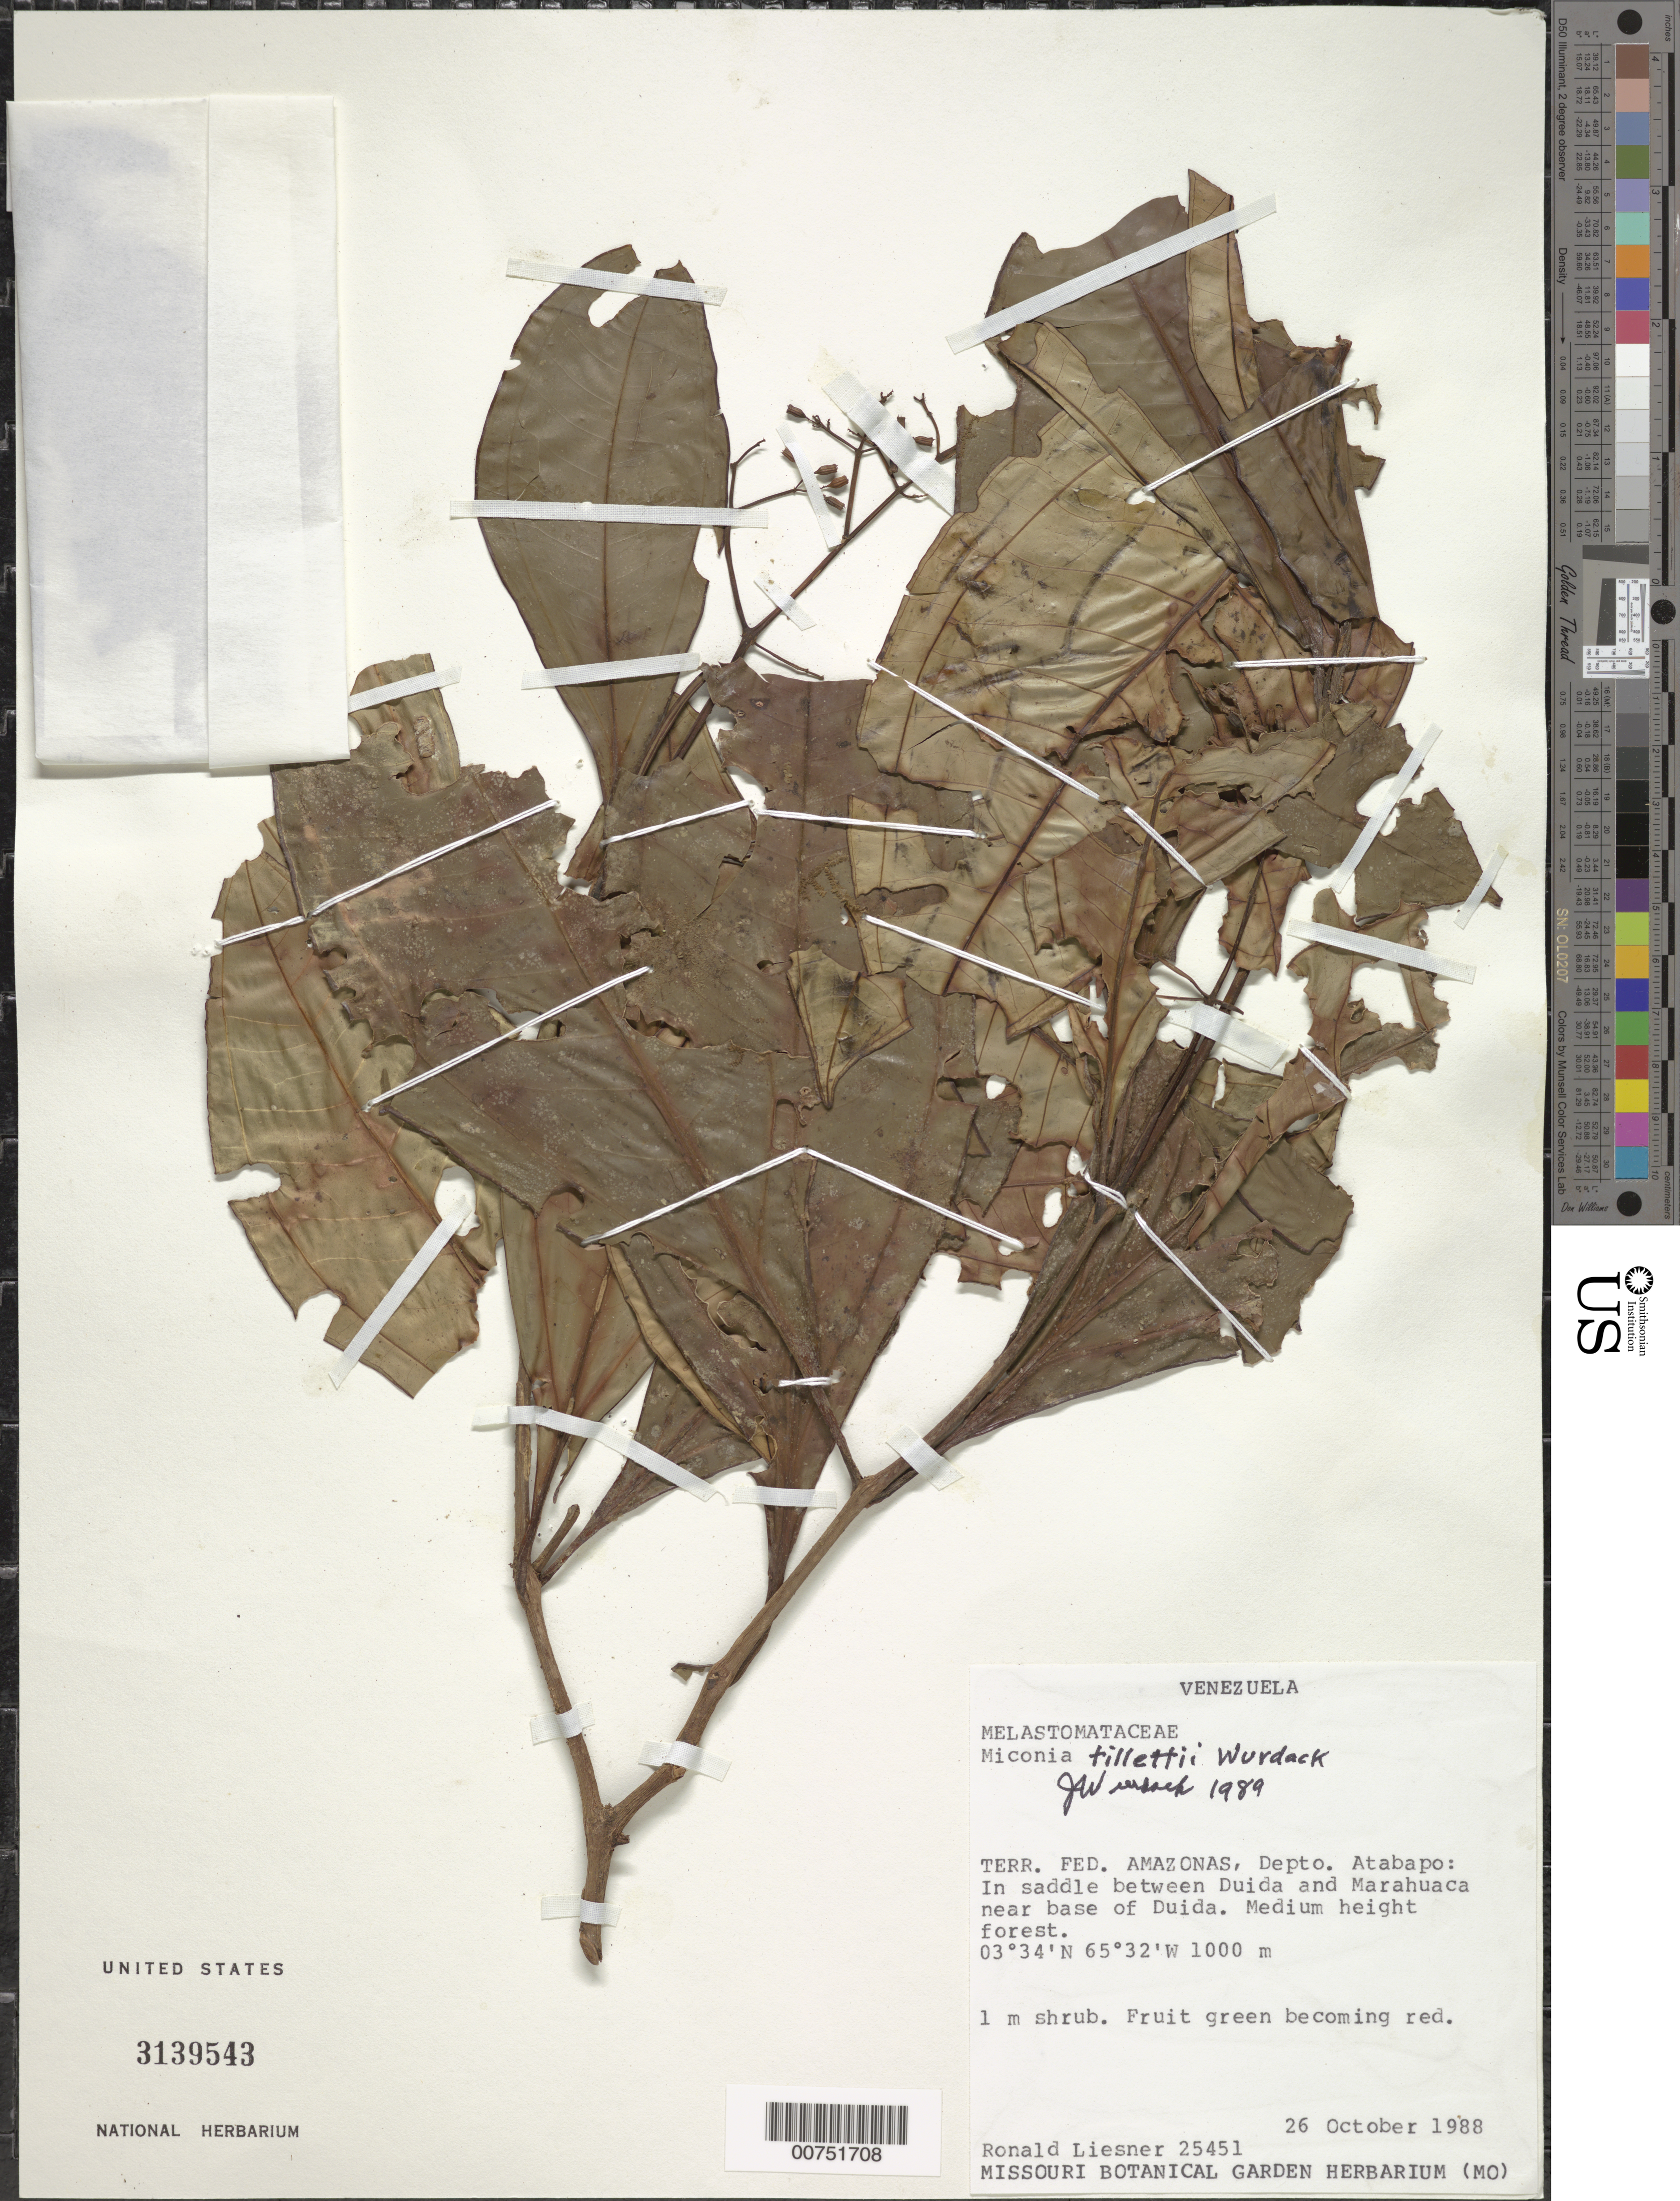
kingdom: Plantae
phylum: Tracheophyta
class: Magnoliopsida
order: Myrtales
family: Melastomataceae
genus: Miconia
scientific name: Miconia tillettii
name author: Wurdack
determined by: Wurdack, John J., (US), US (UNITED STATES)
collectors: R. L. Liesner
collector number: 25451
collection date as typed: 26-Oct-88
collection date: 1988-10-26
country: Venezuela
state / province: Amazonas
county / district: Atabapo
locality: Duida, near base; saddle between Duida and Marahuaca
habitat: Medium height forest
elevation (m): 1000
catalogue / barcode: US 3139543